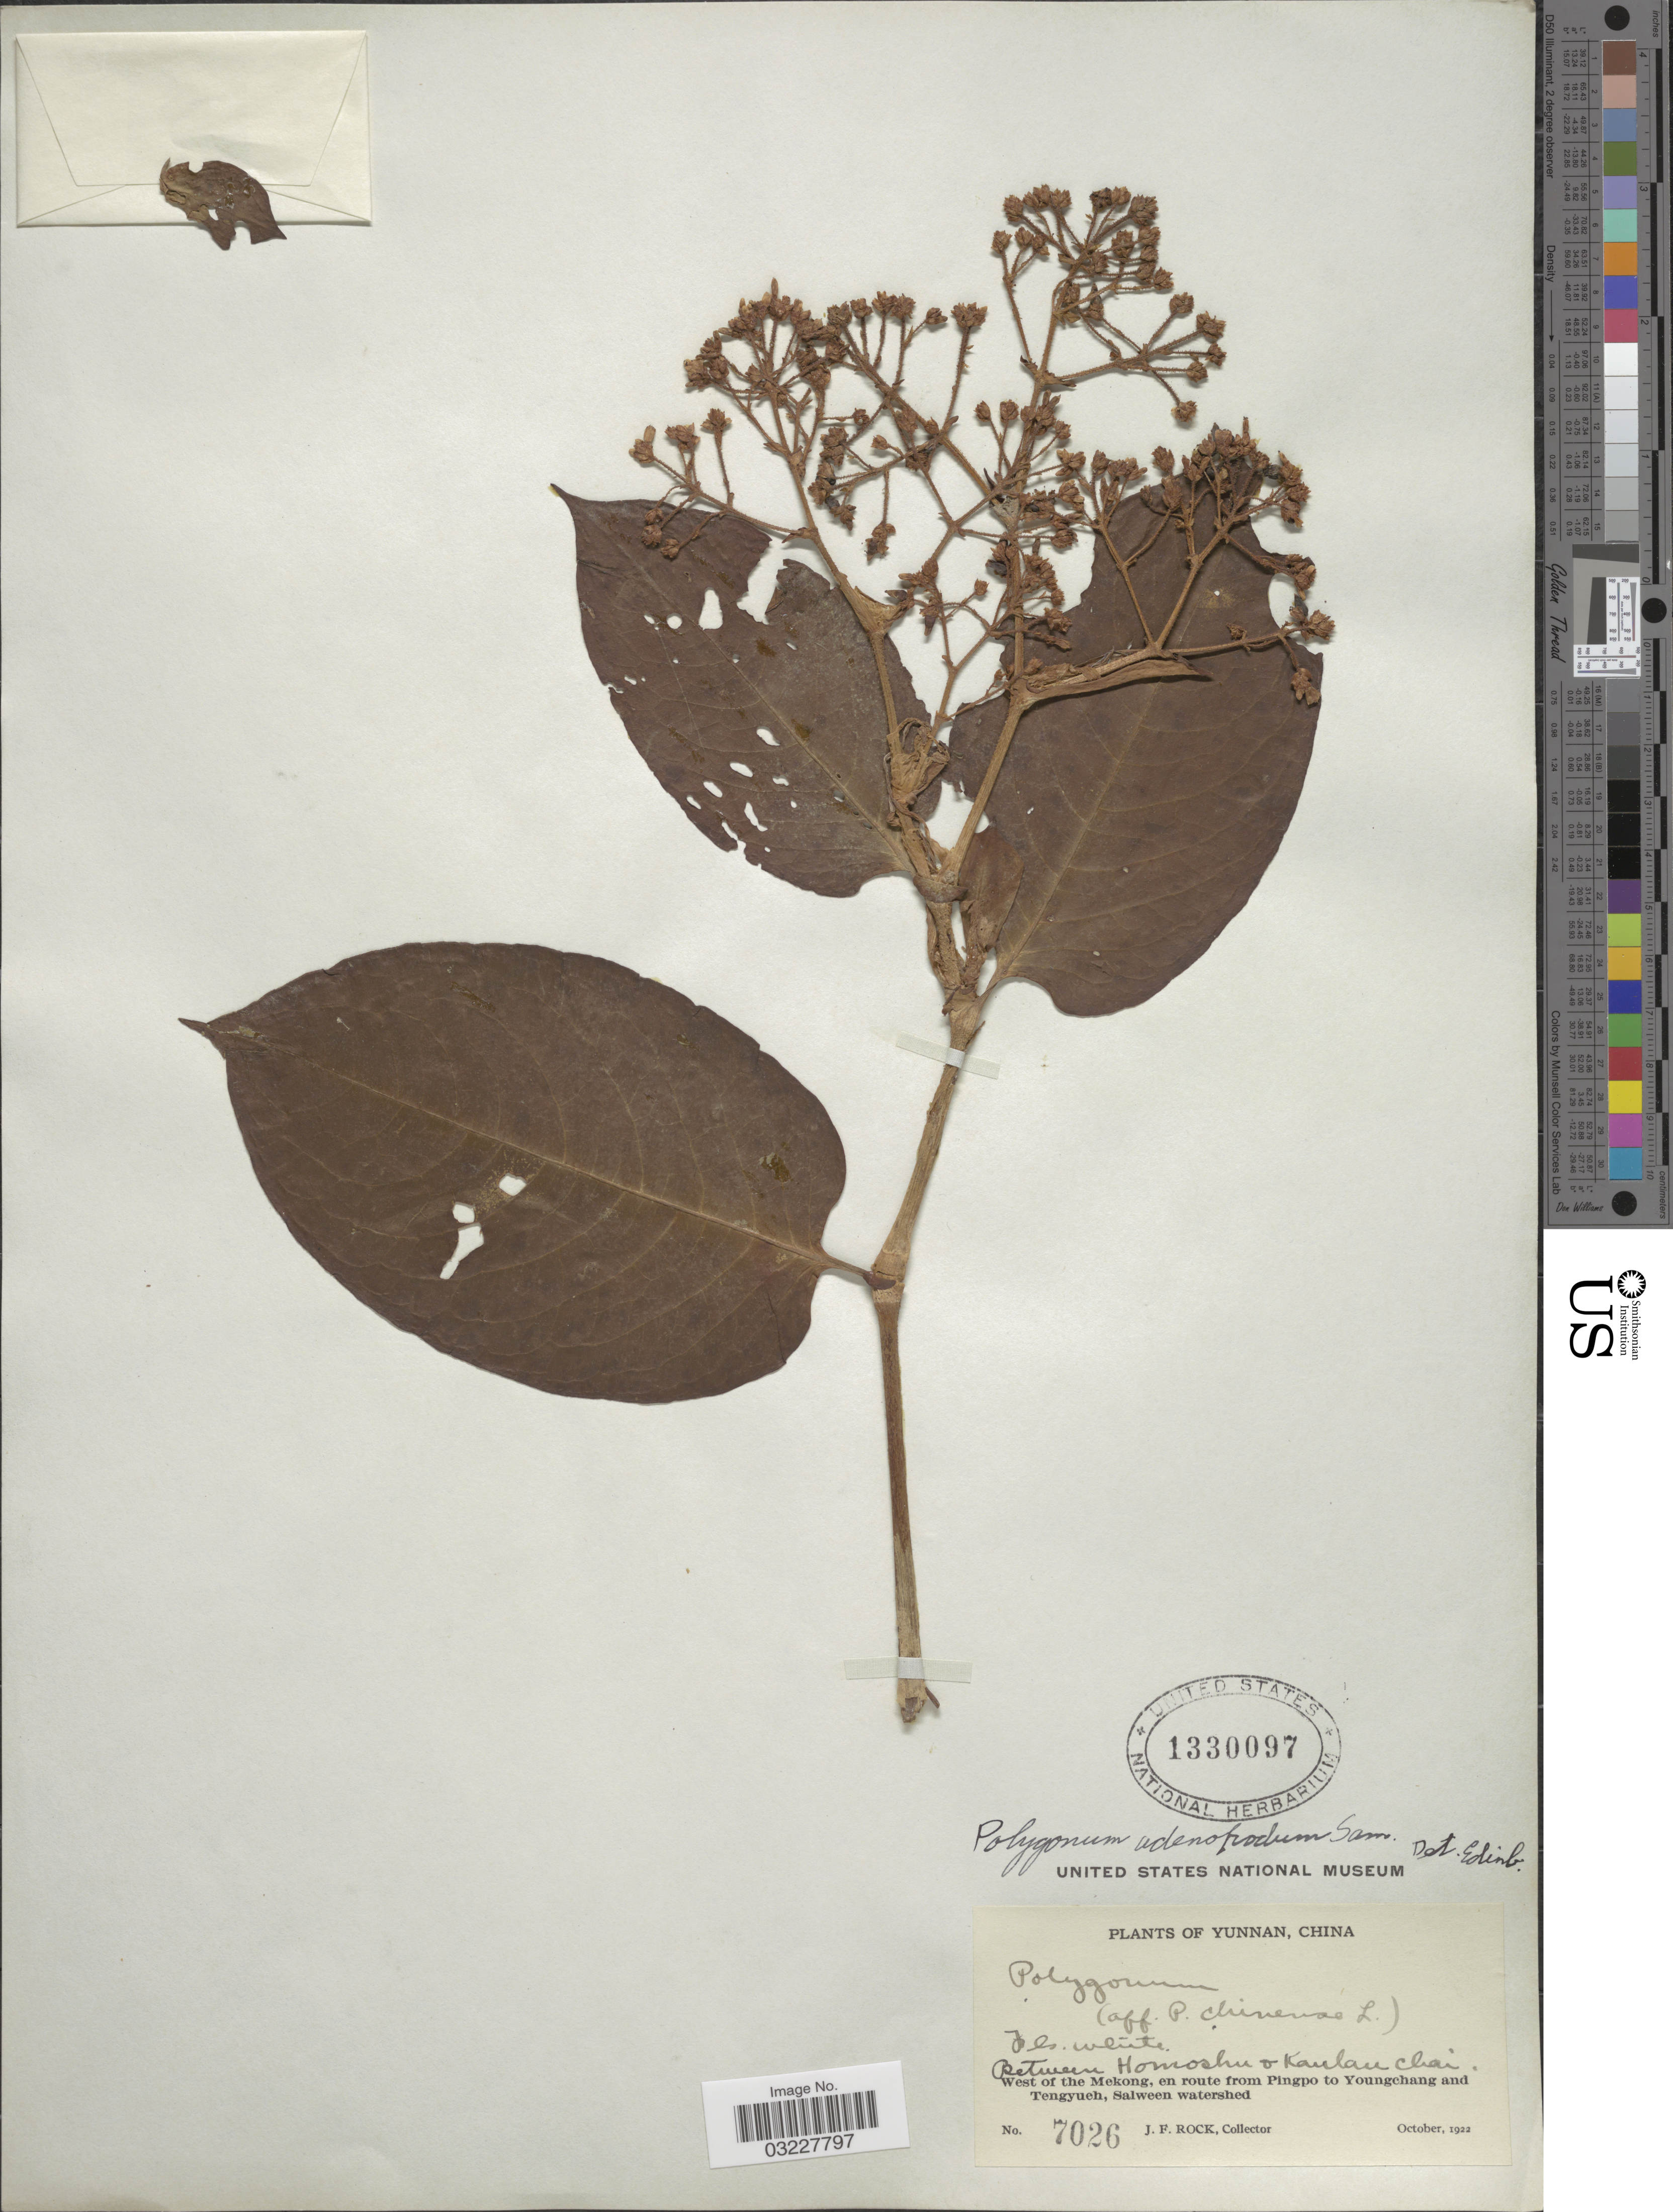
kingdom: Plantae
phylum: Tracheophyta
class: Magnoliopsida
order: Caryophyllales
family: Polygonaceae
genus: Polygonum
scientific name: Polygonum adenopodum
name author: Sam.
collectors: J. Rock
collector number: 7026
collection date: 1922-10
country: China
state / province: Yunnan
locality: Between Homoshu & Kaulau Chai. West of the Mekong, en route from Pingpo to Youngchang and Tengyueh, Salween watershed.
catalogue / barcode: US 1330097